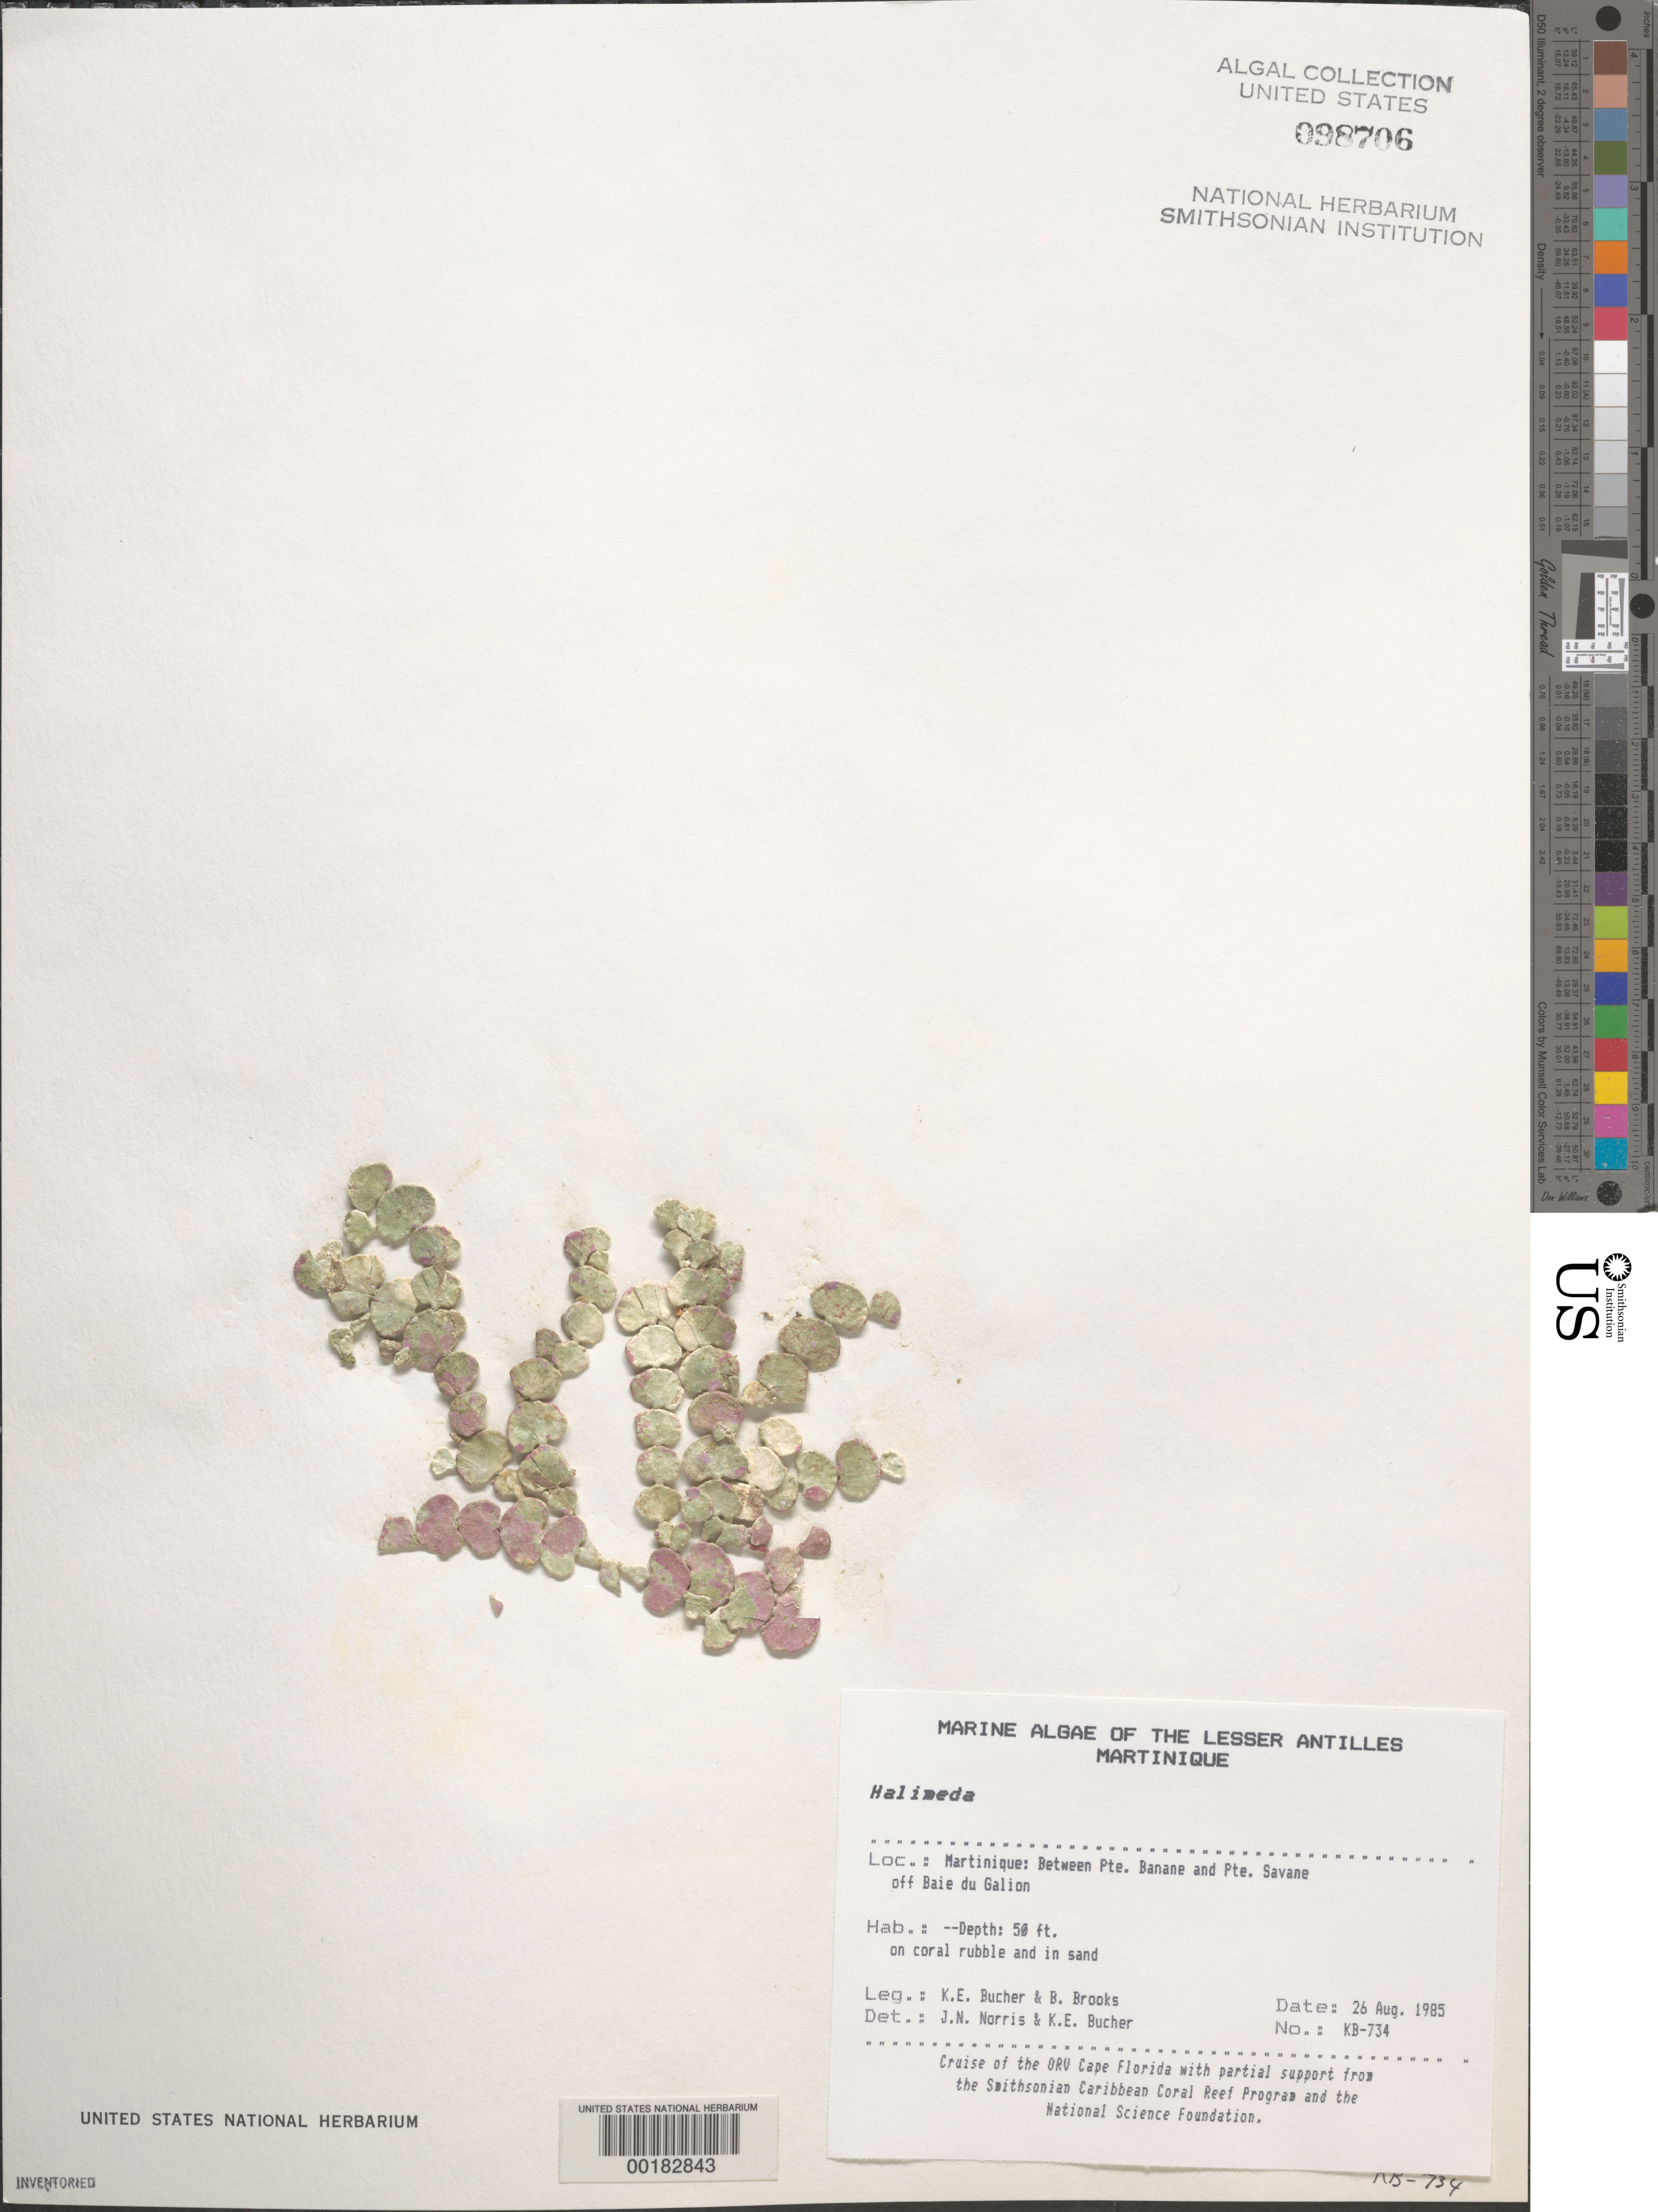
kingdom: Plantae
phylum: Chlorophyta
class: Ulvophyceae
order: Bryopsidales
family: Halimedaceae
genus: Halimeda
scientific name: Halimeda sp.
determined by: Norris, J. N.; Bucher, K. E.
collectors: K. E. Bucher & B. Brooks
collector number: Kb-734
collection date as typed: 26 Aug 1985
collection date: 1985-08-26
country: Martinique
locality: Between Pointe Banane and Pointe Savane, off Baie du Galion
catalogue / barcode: US 98706